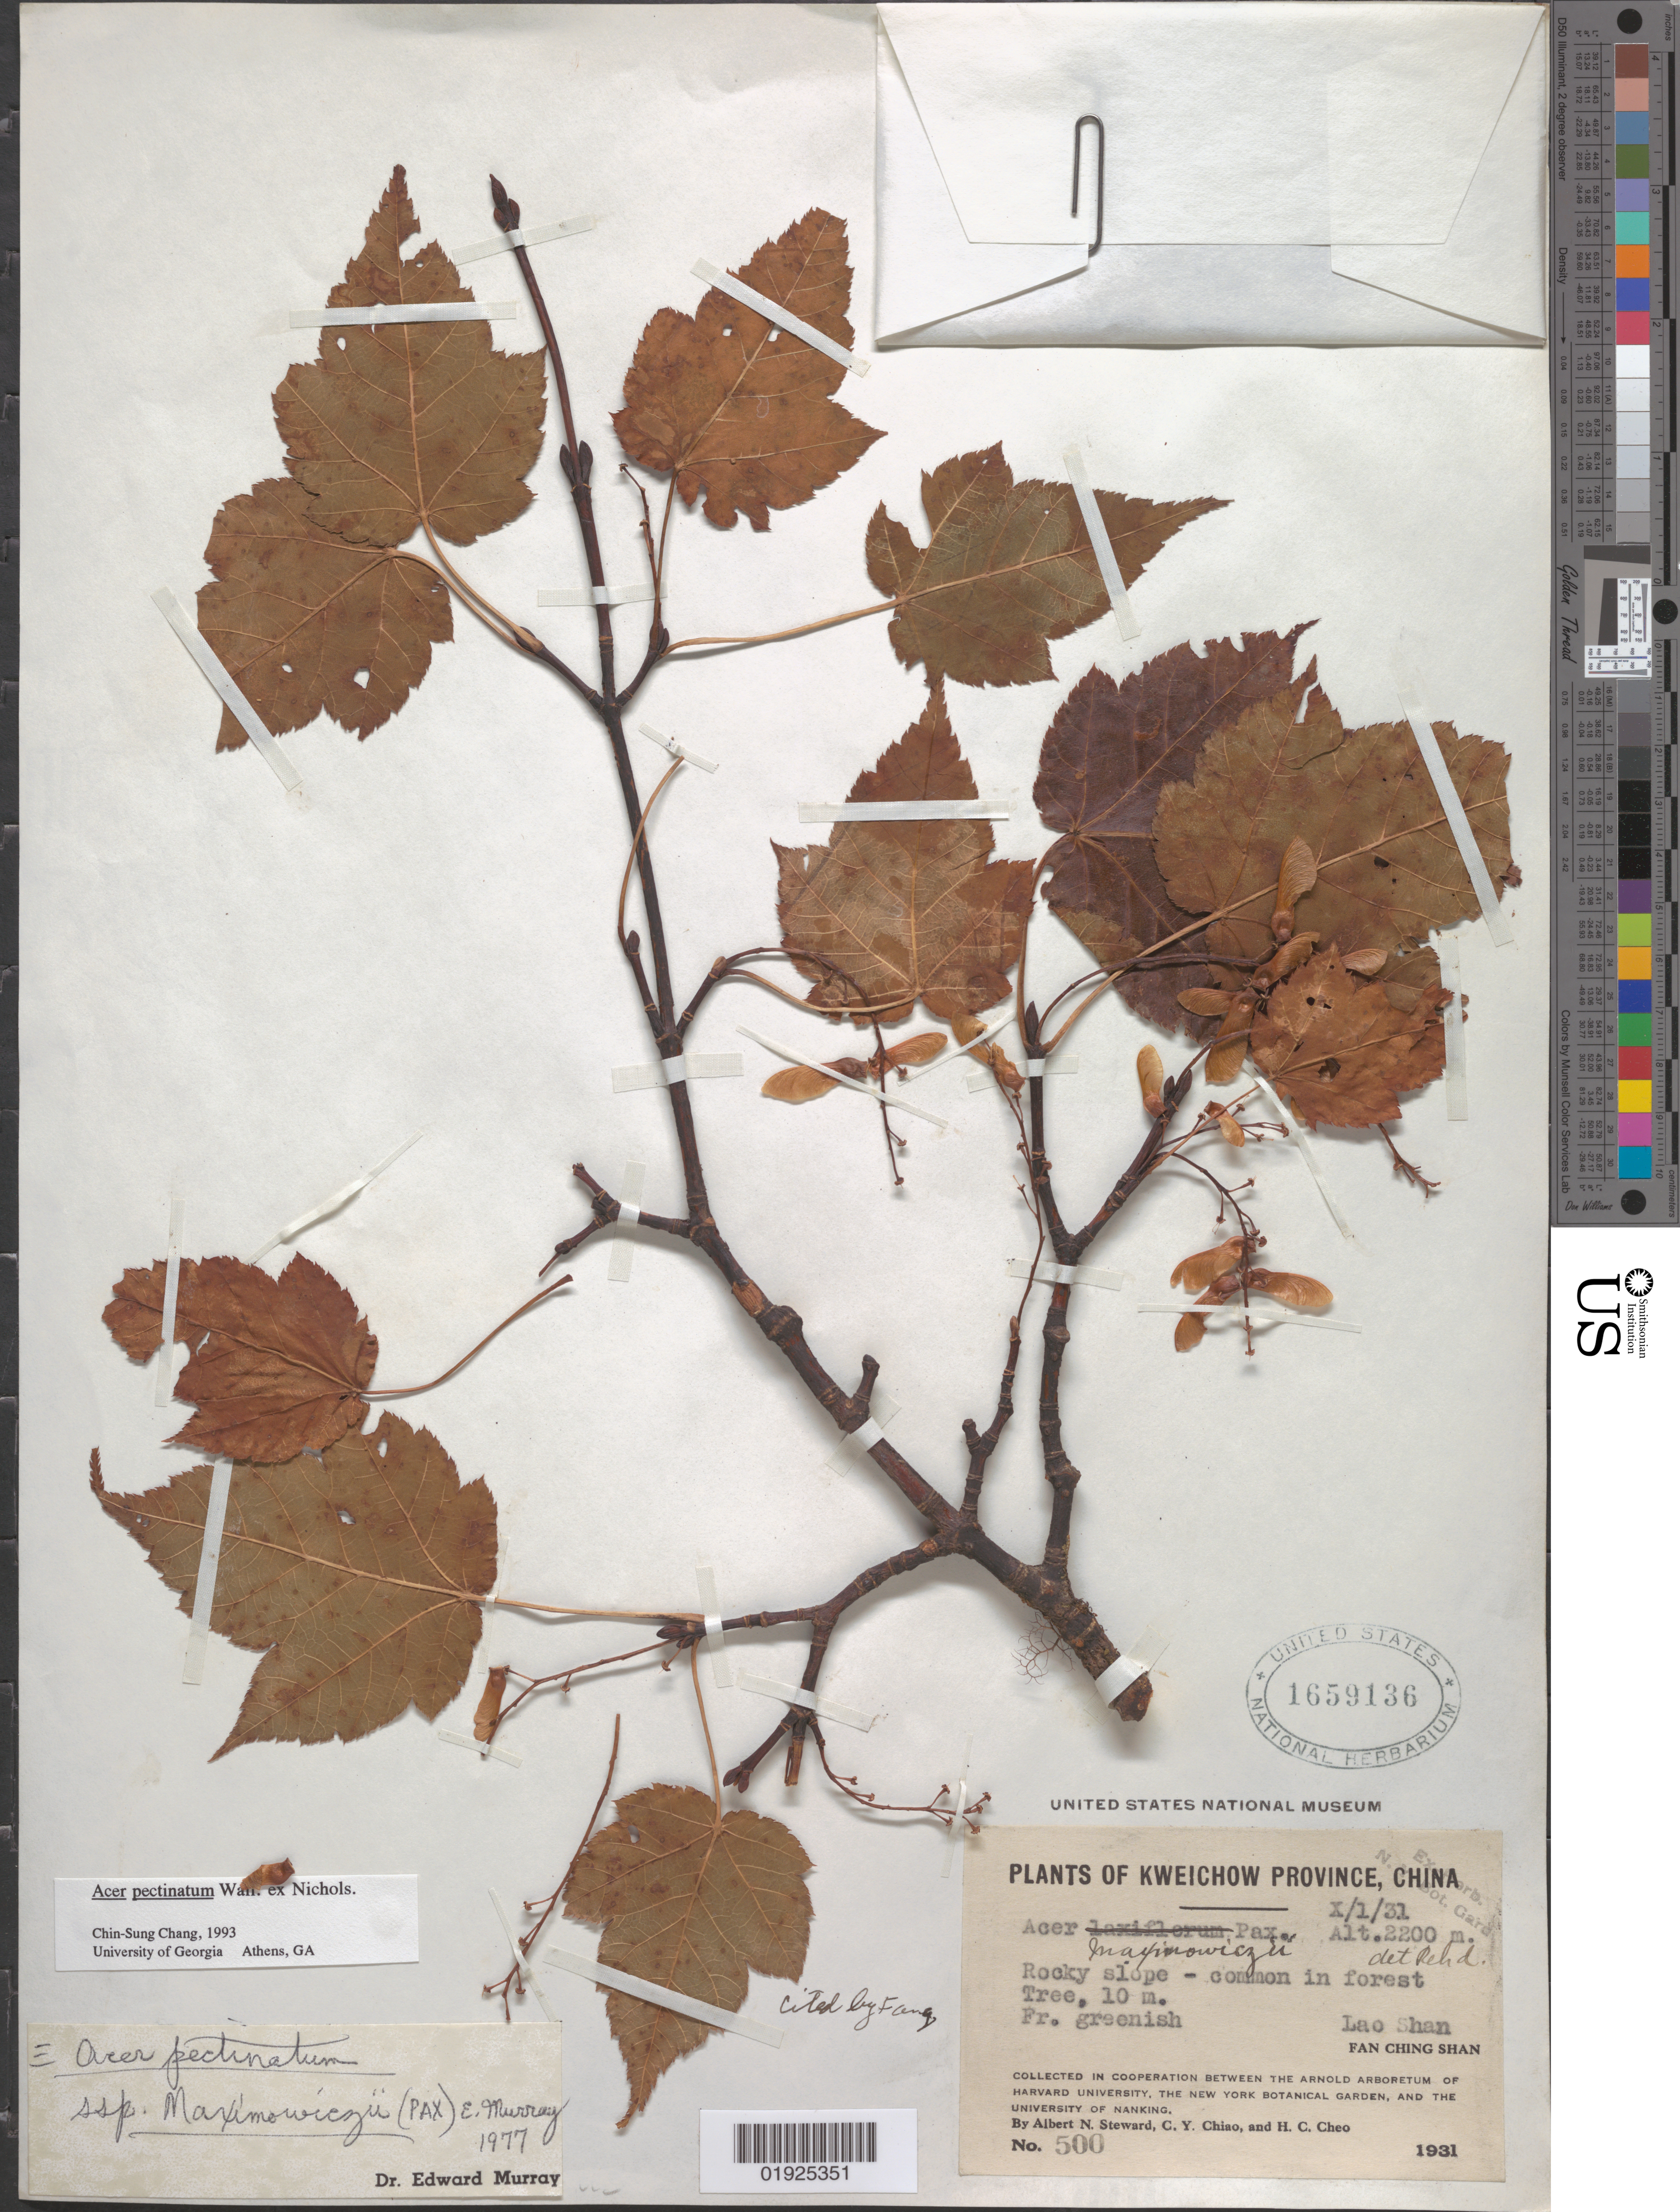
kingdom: Plantae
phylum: Tracheophyta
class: Magnoliopsida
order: Sapindales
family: Sapindaceae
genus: Acer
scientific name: Acer pectinatum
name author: Wall. ex G. Nicholson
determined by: Chang, C. S., (SNUA)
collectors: A. Steward, C. Y. Chiao & H. Cheo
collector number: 500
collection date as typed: X/1/31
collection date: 1931-10-01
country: China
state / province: Guizhou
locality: Kweichow [Guizhou ] Province. Lao Shan, Fan Ching Shan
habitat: Rocky slope - common in forest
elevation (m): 2200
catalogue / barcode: US 1659136